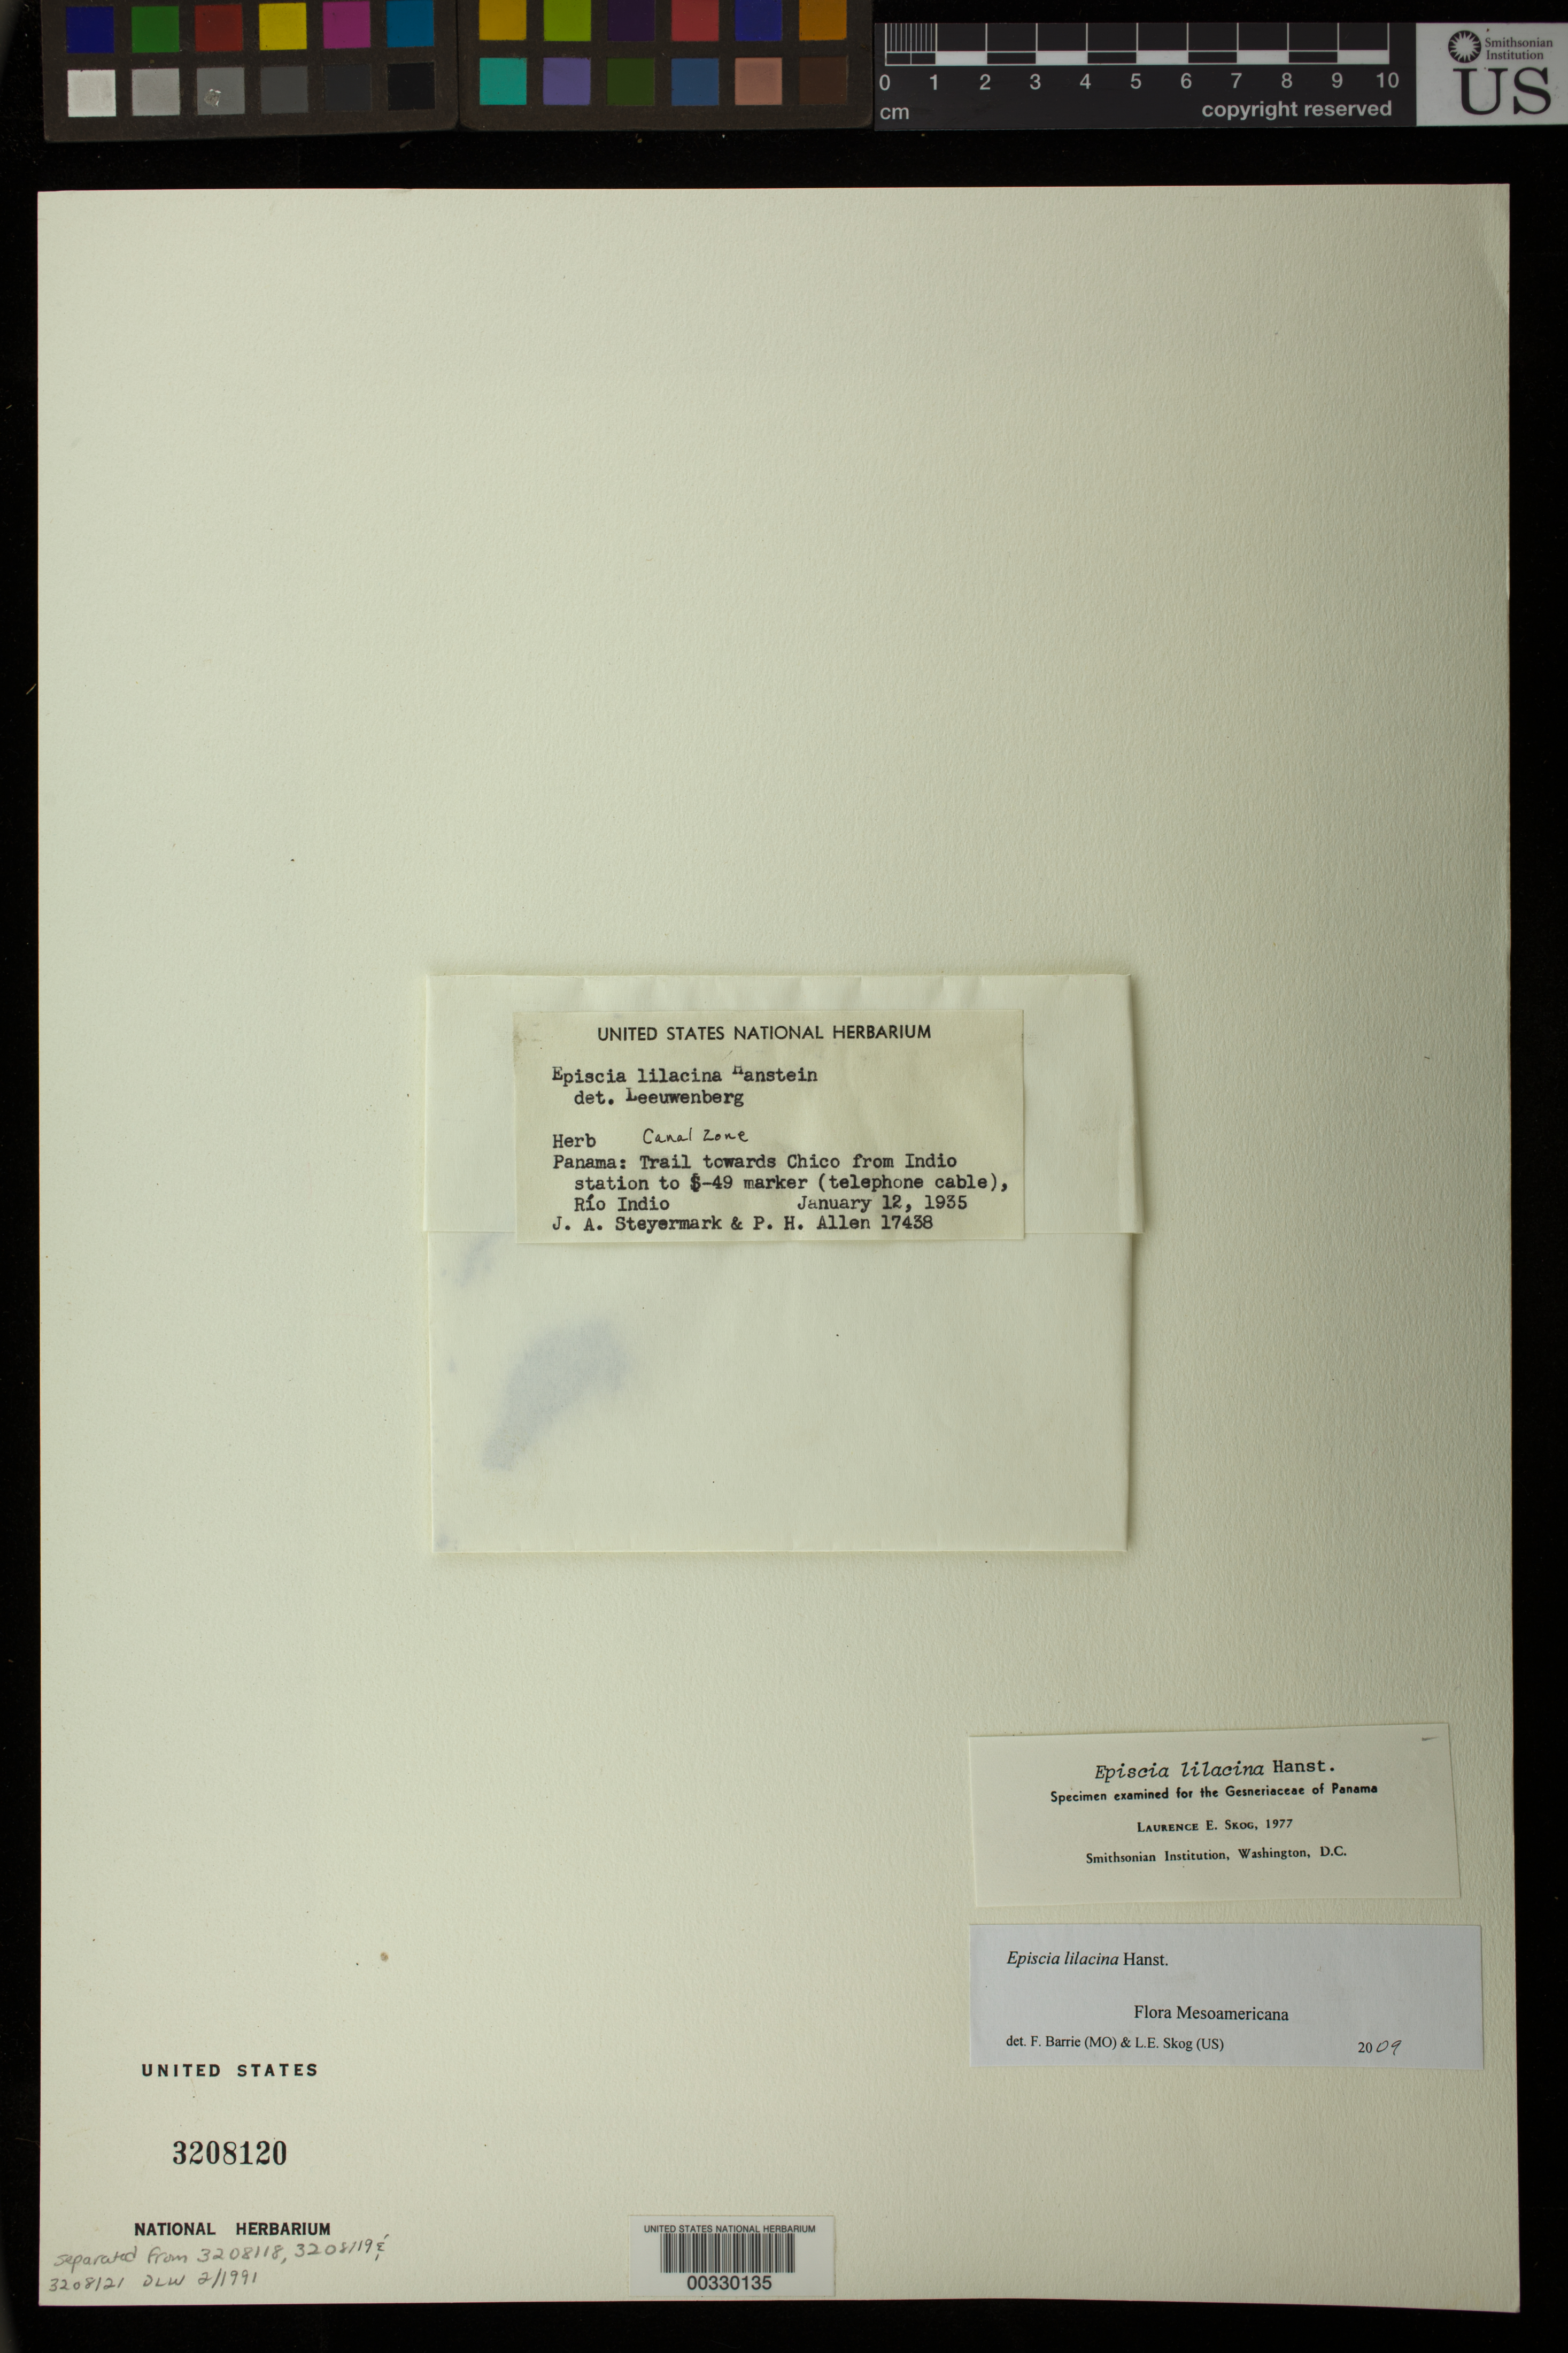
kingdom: Plantae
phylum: Tracheophyta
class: Magnoliopsida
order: Lamiales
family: Gesneriaceae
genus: Episcia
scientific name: Episcia lilacina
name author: Hanst.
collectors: J. Steyermark & P. H. Allen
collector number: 17438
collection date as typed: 12 Jan 1935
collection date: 1935-01-12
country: Panama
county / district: Canal Zone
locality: Trail towards Chico from Indio Station to S-49 marker (telephone cable), Rio Indio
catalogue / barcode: US 3208120